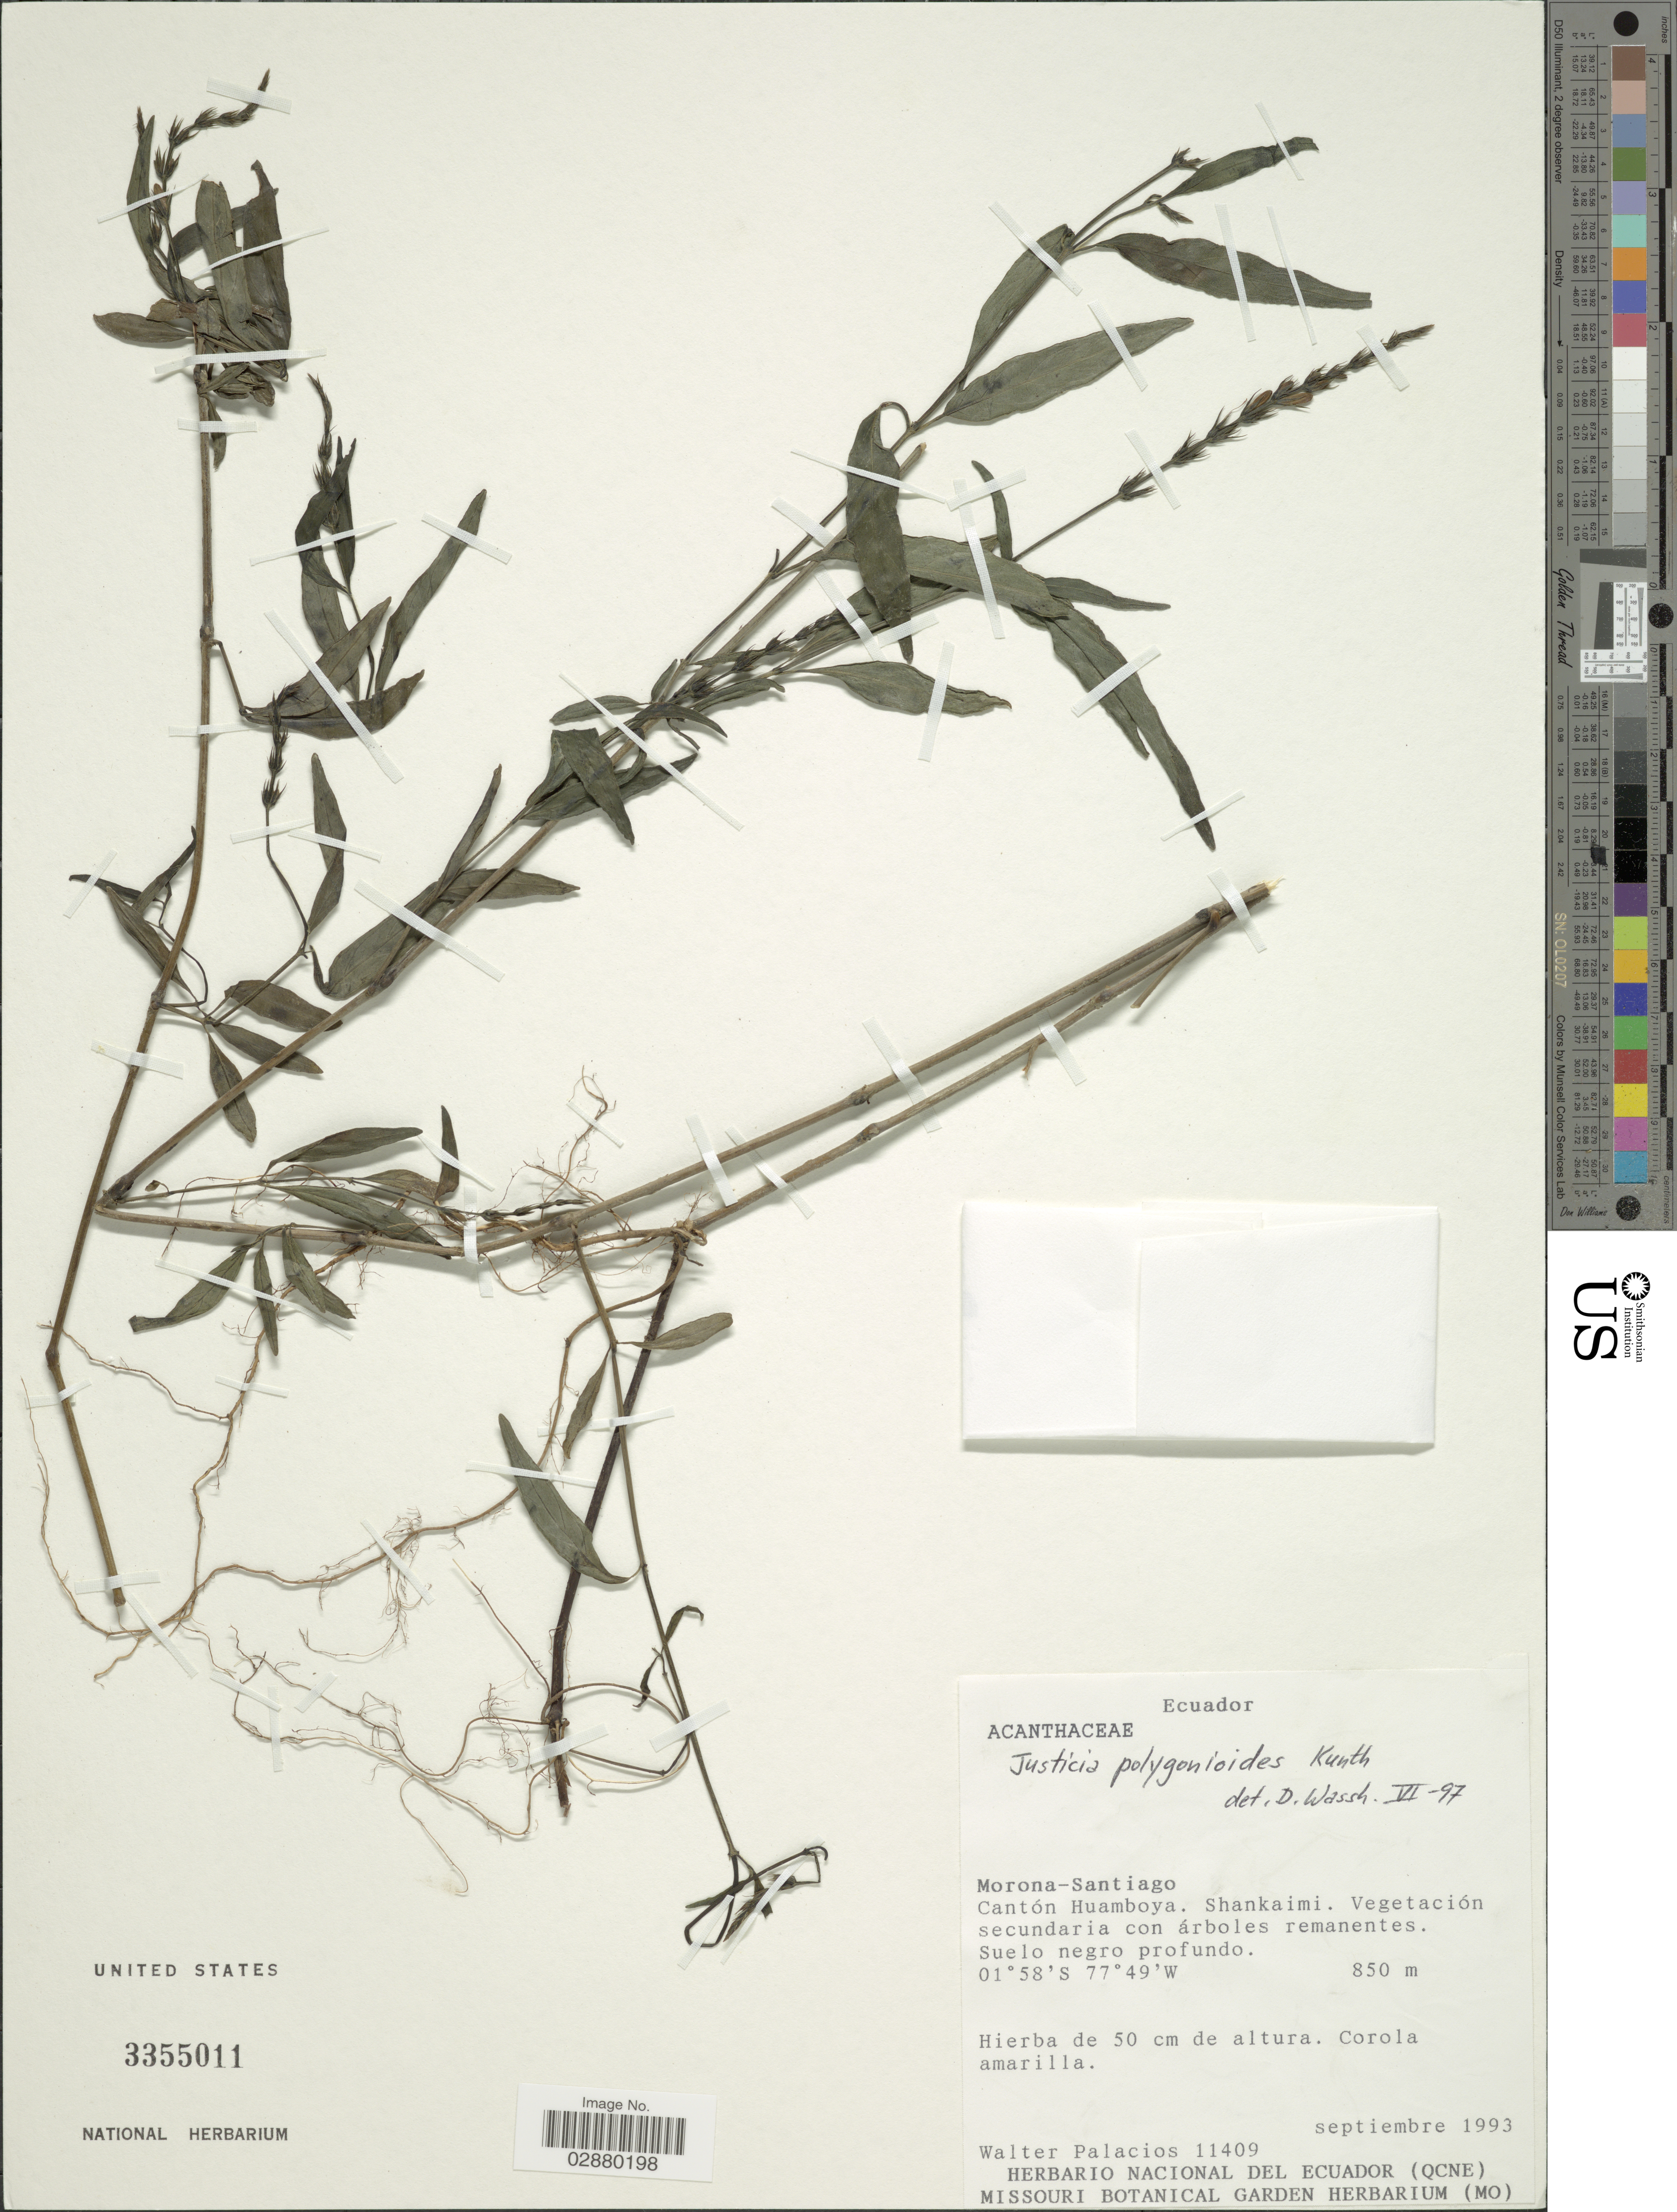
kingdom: Plantae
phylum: Tracheophyta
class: Magnoliopsida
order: Lamiales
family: Acanthaceae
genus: Justicia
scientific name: Justicia polygonoides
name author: Kunth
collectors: W. Palacios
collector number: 11409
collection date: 1993-09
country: Ecuador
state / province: Morona-Santiago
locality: Cantón Huamboya. Shankaimi.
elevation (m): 850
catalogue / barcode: US 3355011